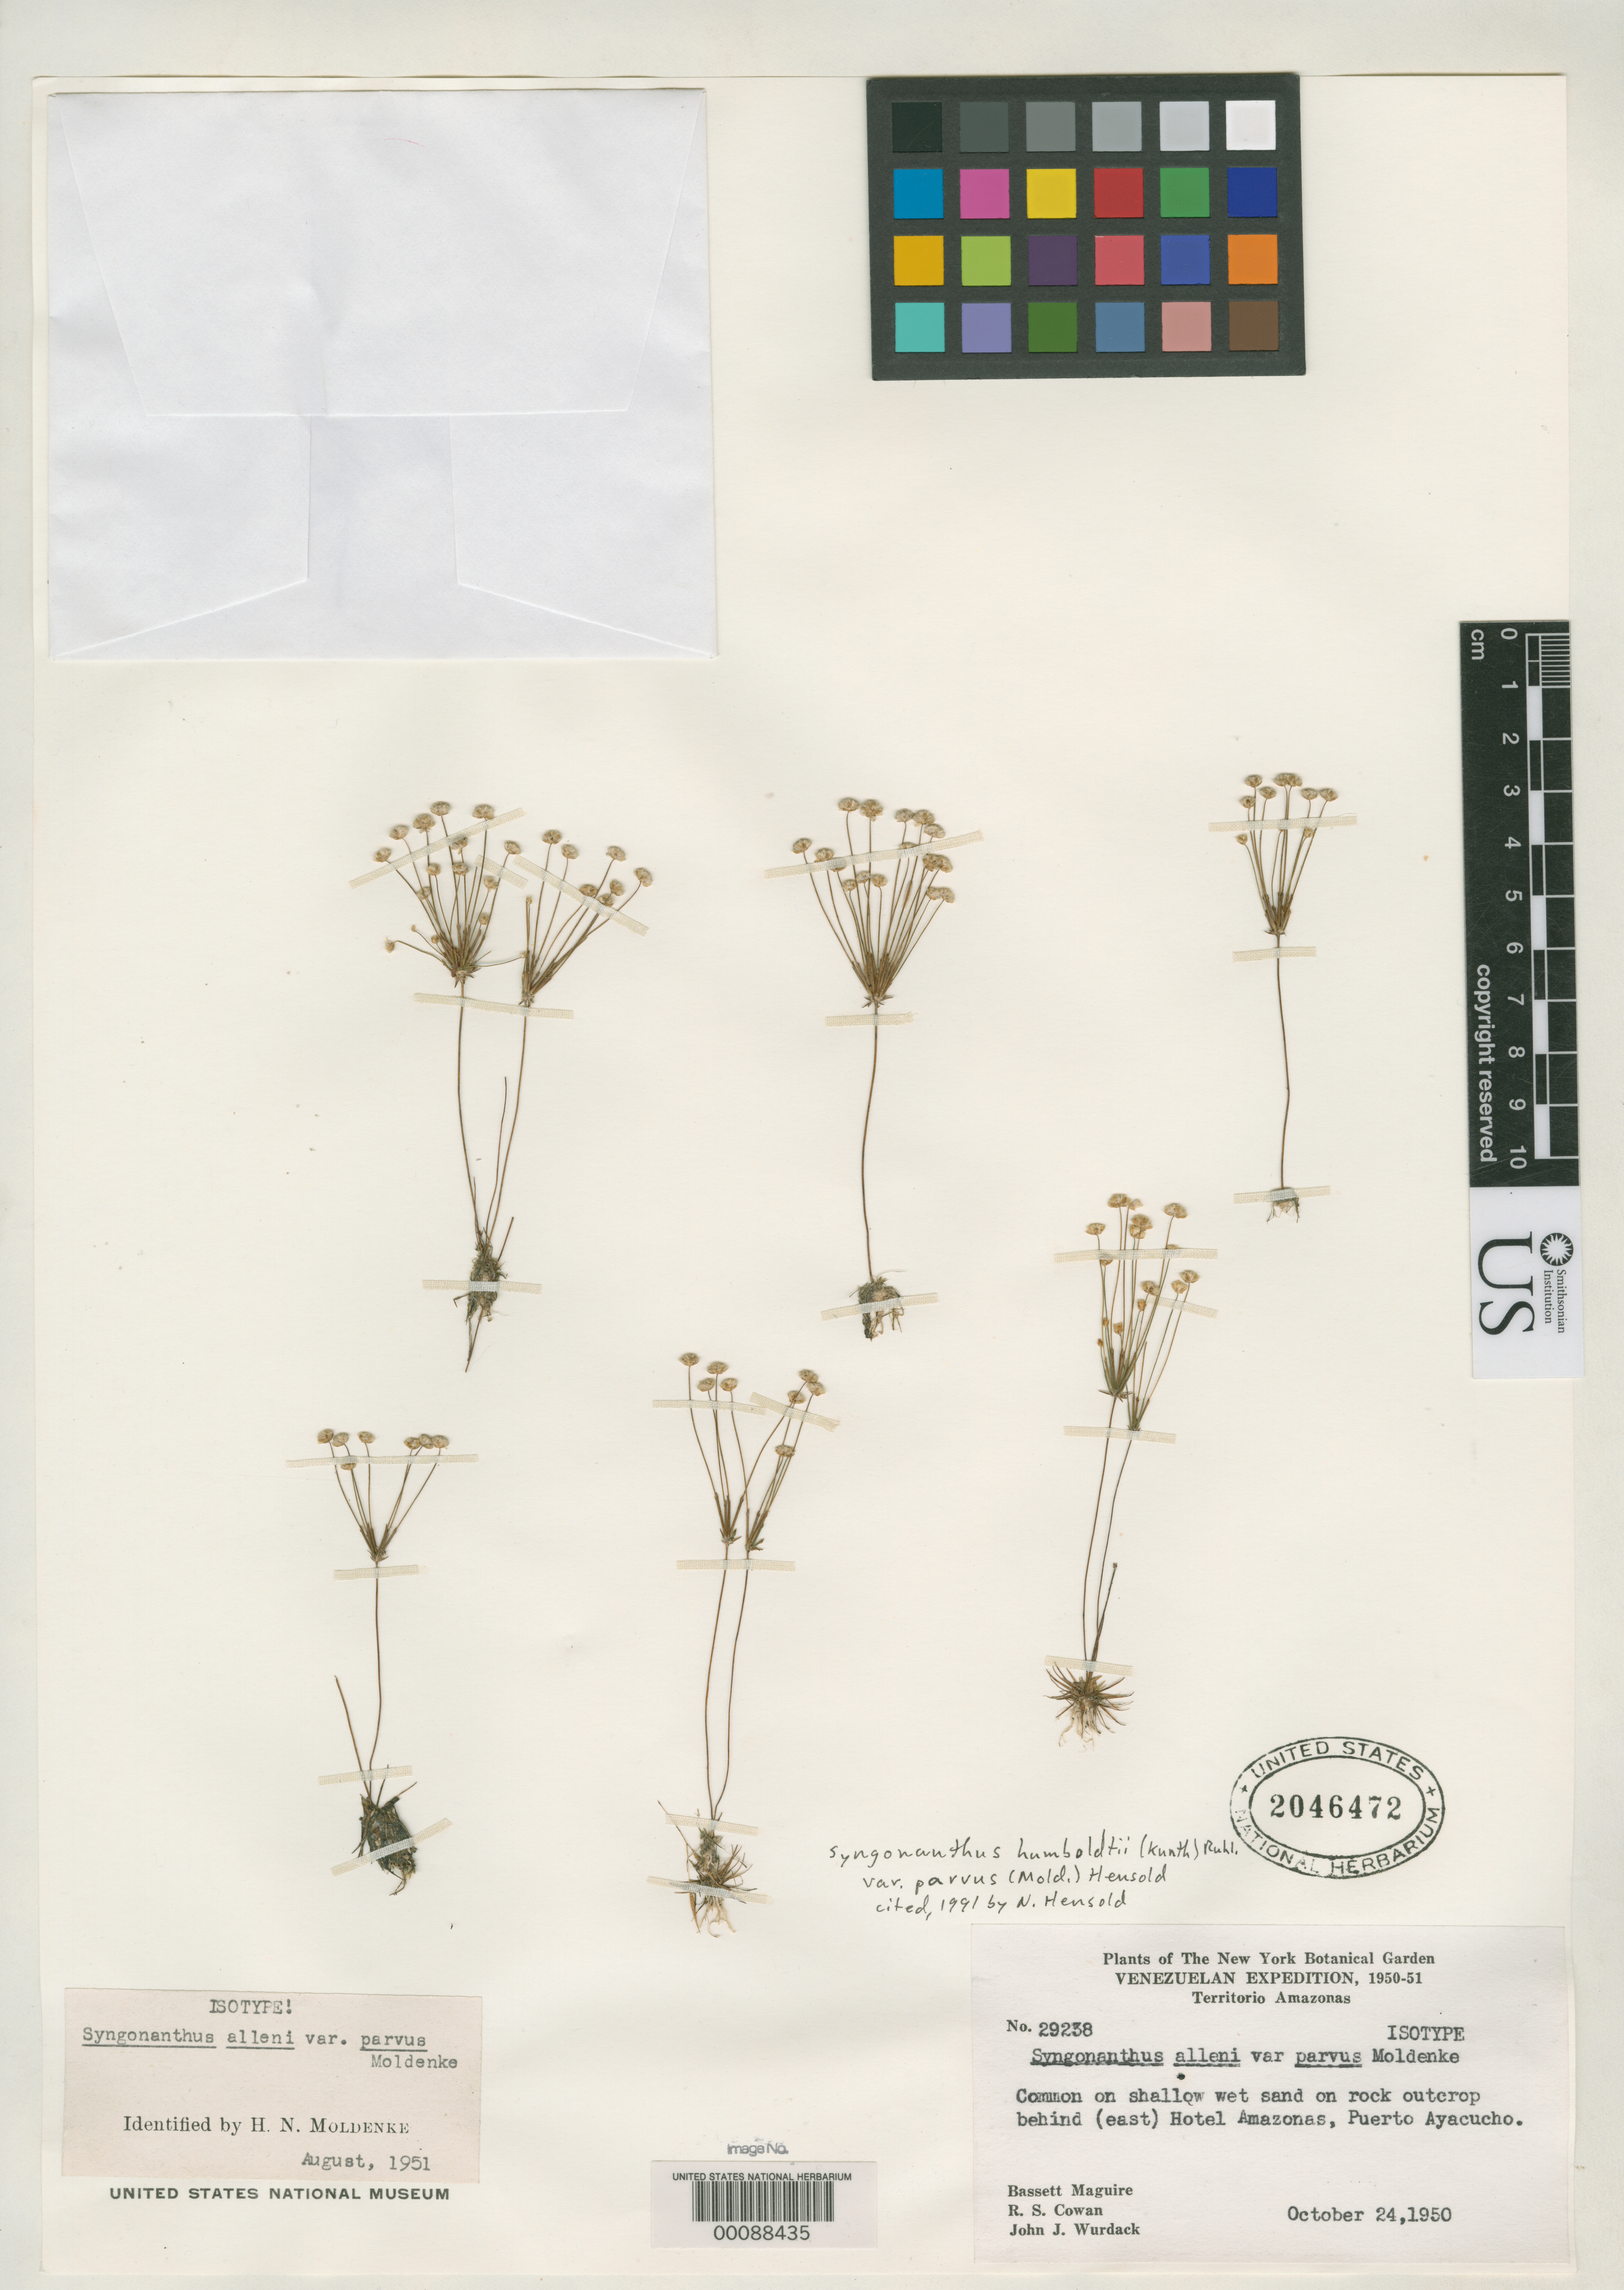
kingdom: Plantae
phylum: Tracheophyta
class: Liliopsida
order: Poales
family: Eriocaulaceae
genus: Syngonanthus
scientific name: Syngonanthus allenii var. parvus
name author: Moldenke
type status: Isotype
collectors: B. Maguire, R. S. Cowan & J. J. Wurdack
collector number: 29238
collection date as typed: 24 Oct 1950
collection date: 1950-10-24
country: Venezuela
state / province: Amazonas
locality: Puerto Ayacucho.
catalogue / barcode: US 2046472